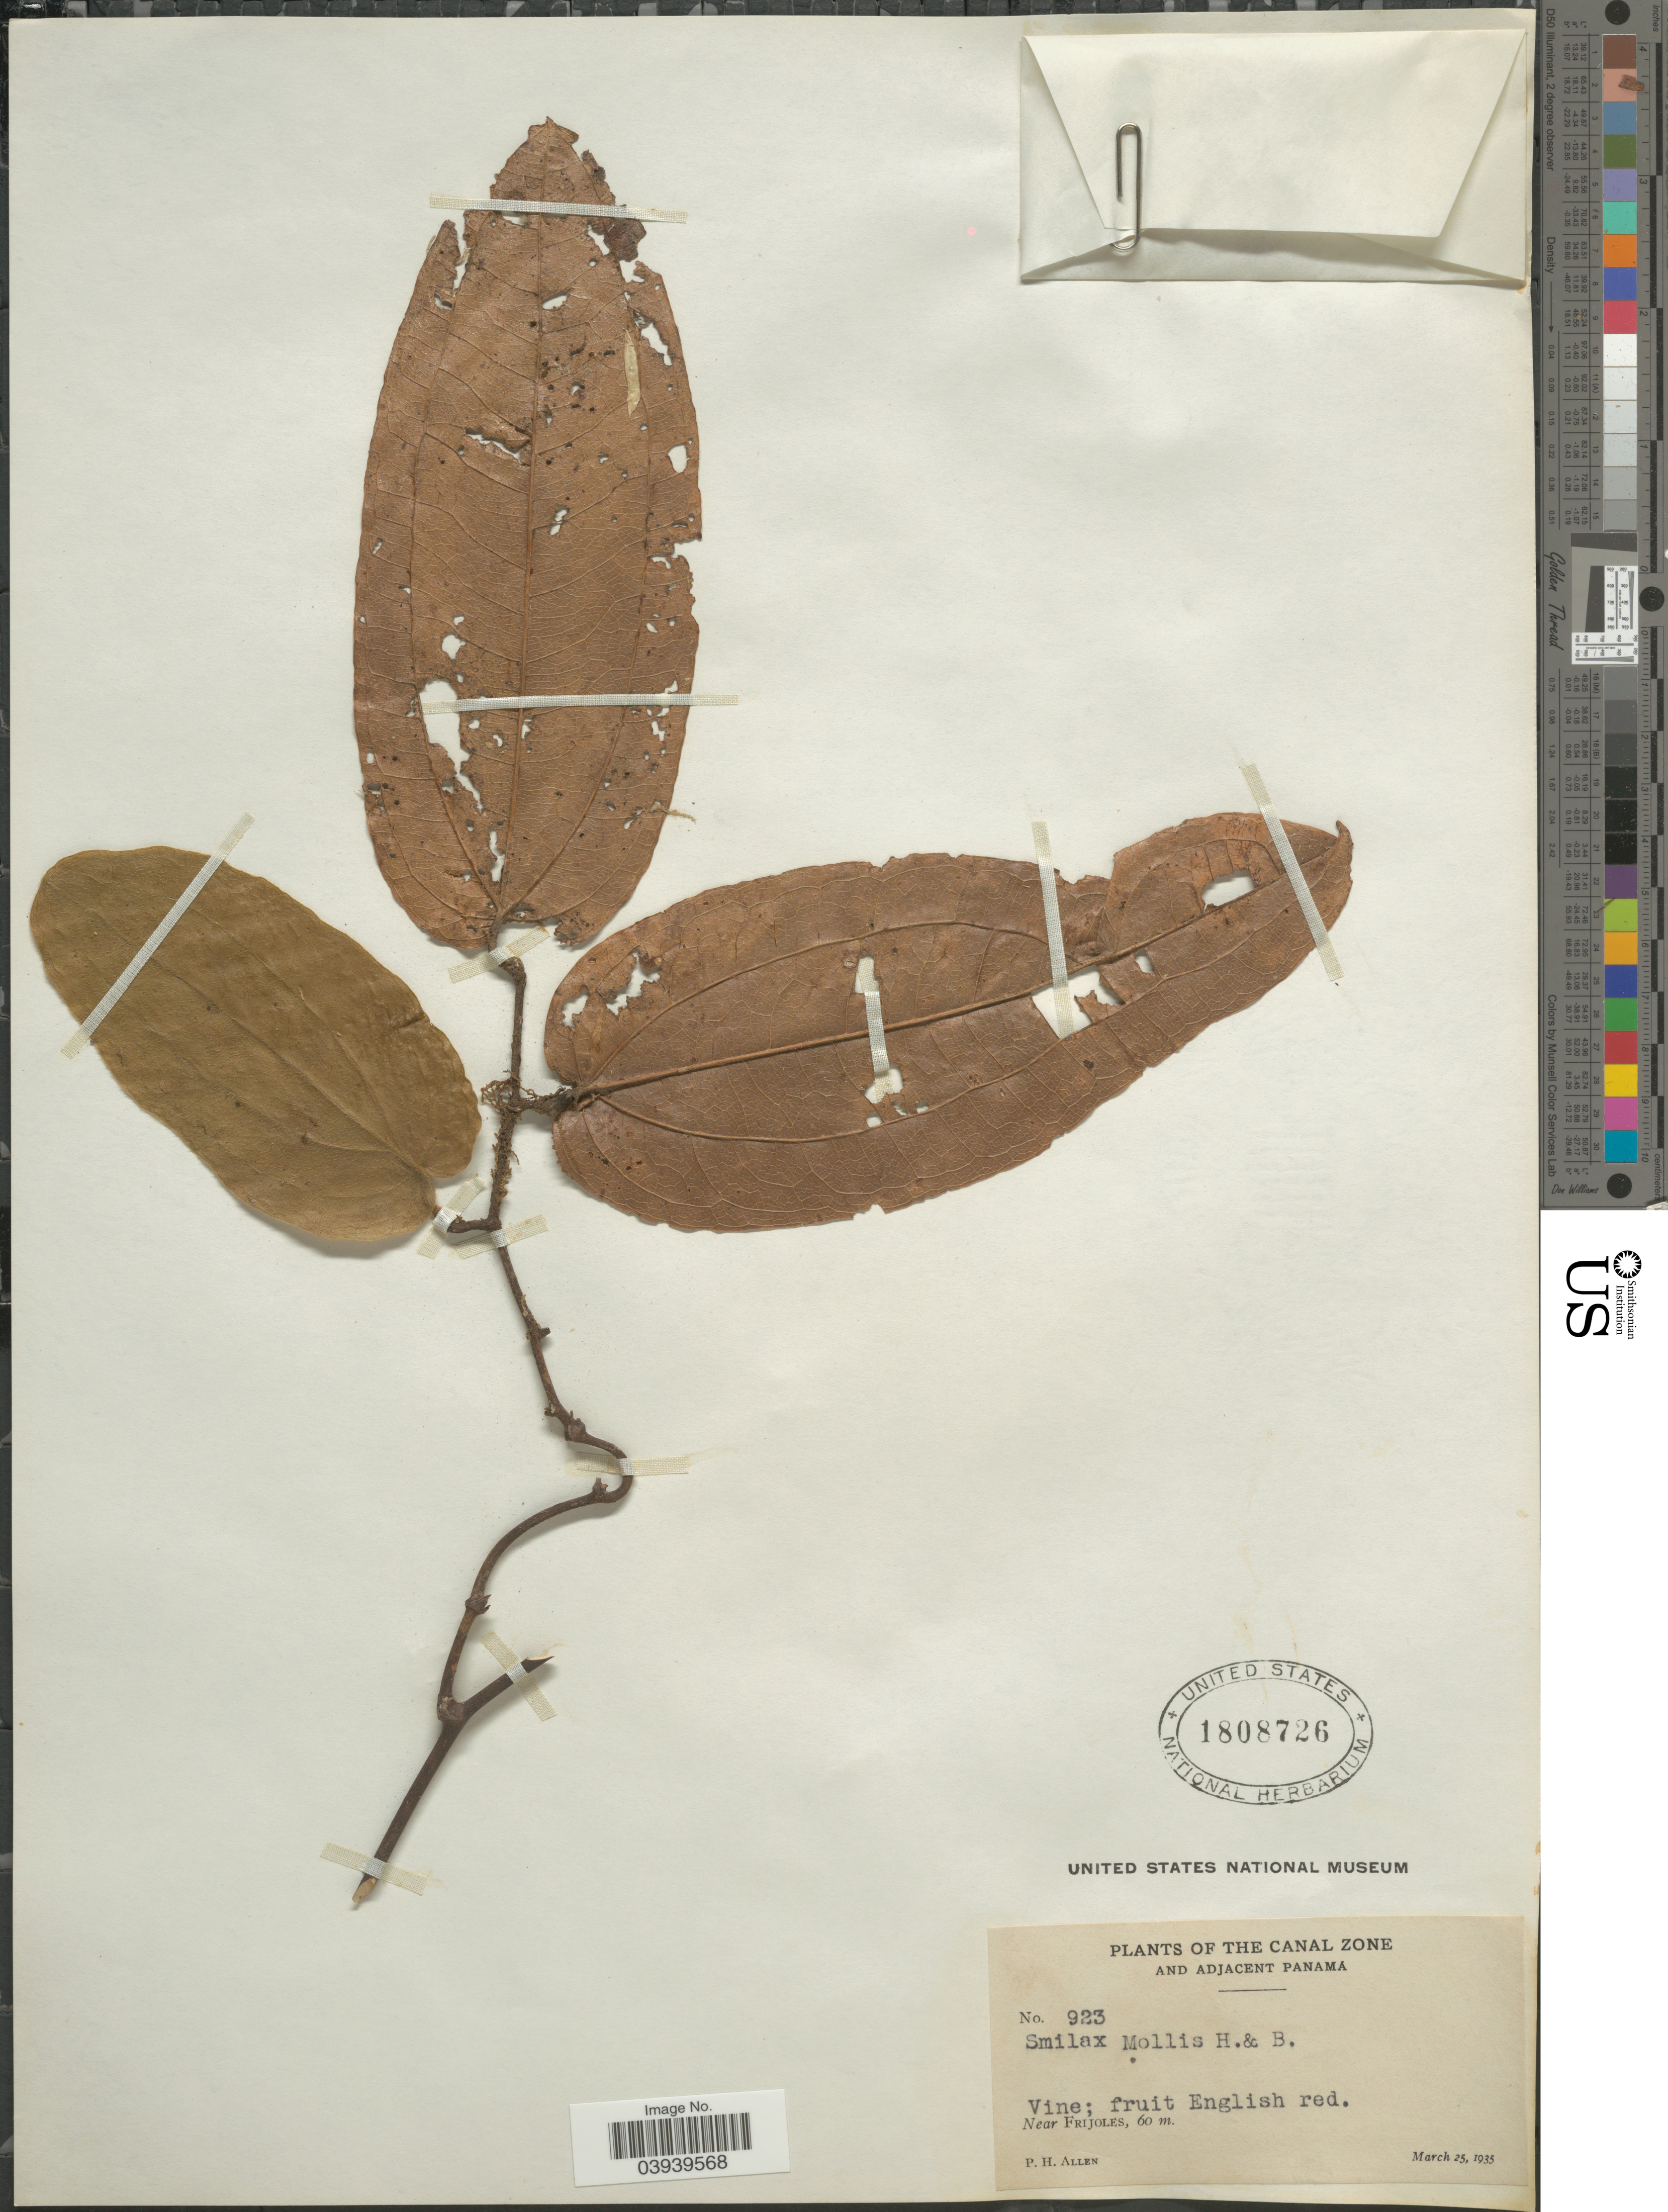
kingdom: Plantae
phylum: Tracheophyta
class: Liliopsida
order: Liliales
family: Smilacaceae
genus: Smilax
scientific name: Smilax mollis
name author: Humb. & Bonpl. ex Willd.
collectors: P. H. Allen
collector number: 923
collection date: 1935-03-25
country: Panama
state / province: Colón / Panamá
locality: Canal Zone and adjacent Panama. Near Frijoles.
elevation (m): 60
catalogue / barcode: US 1808726